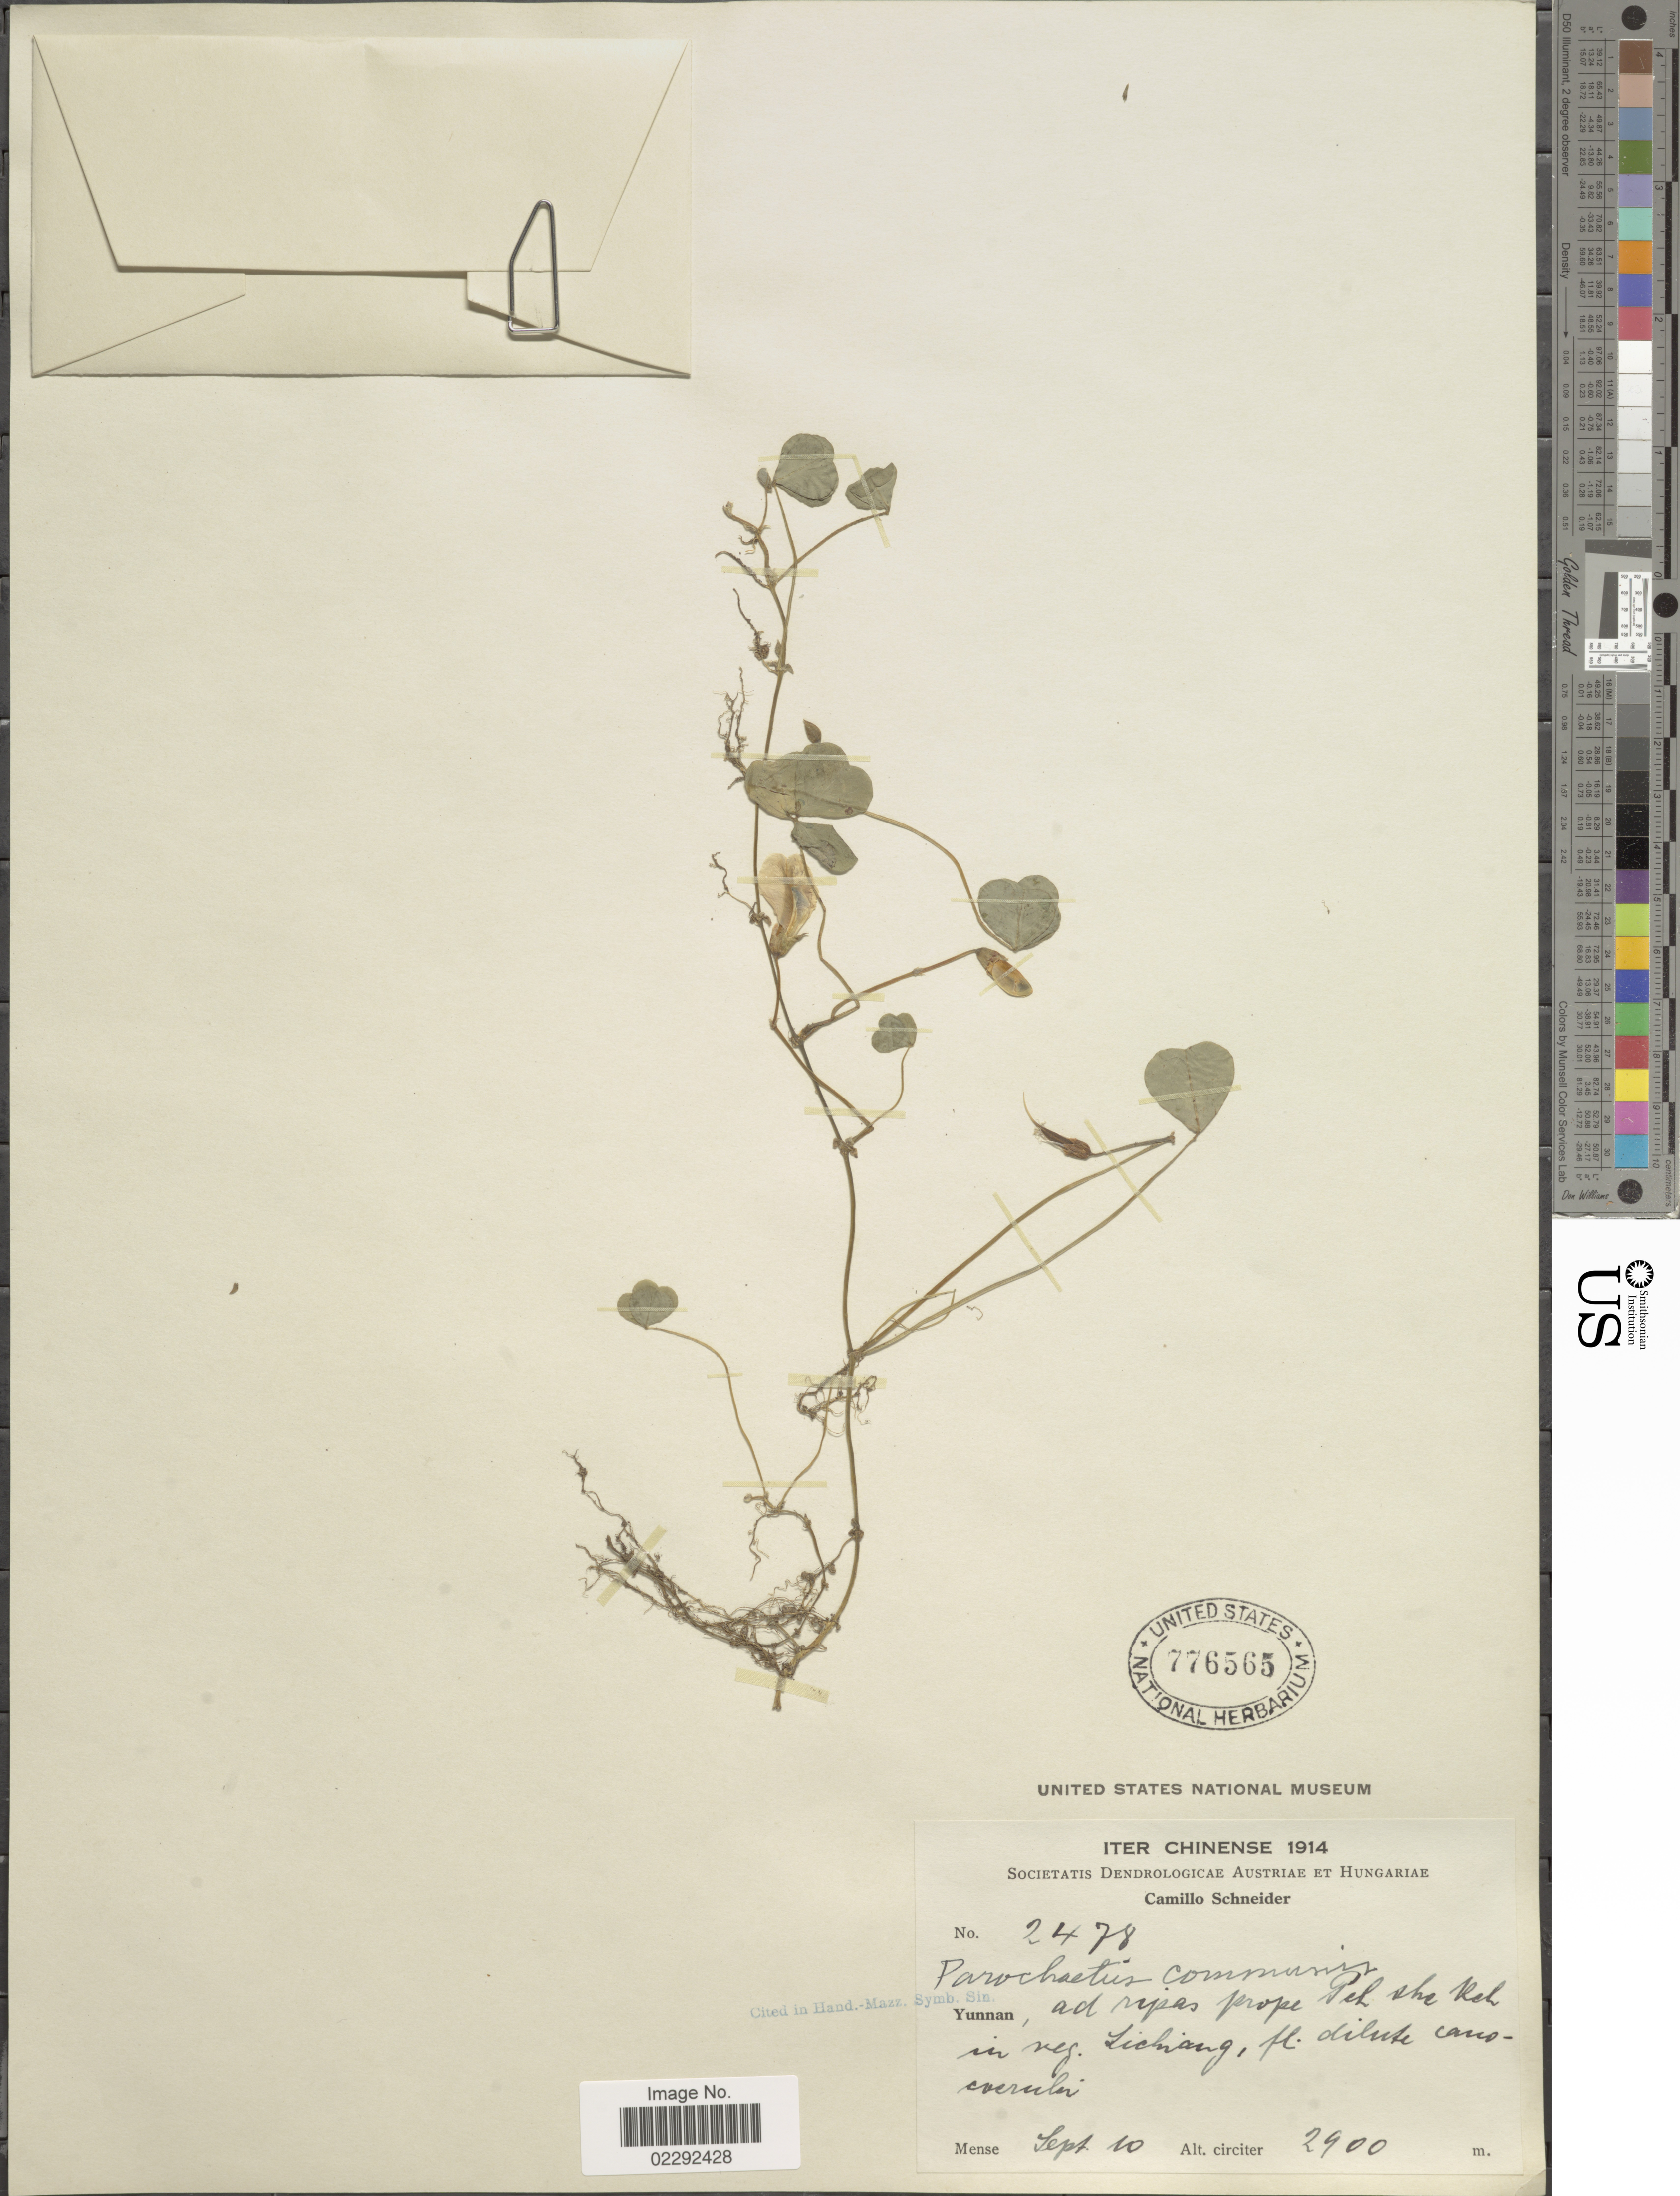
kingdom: Plantae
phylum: Tracheophyta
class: Magnoliopsida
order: Fabales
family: Fabaceae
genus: Parochetus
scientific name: Parochetus communis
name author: Buch.-Ham. ex D. Don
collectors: C. K. Schneider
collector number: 2478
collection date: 1914-09-10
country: China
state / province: Yunnan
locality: Prope Peh she Reh in reg. Lichiang [interpreted]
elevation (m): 2900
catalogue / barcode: US 776565